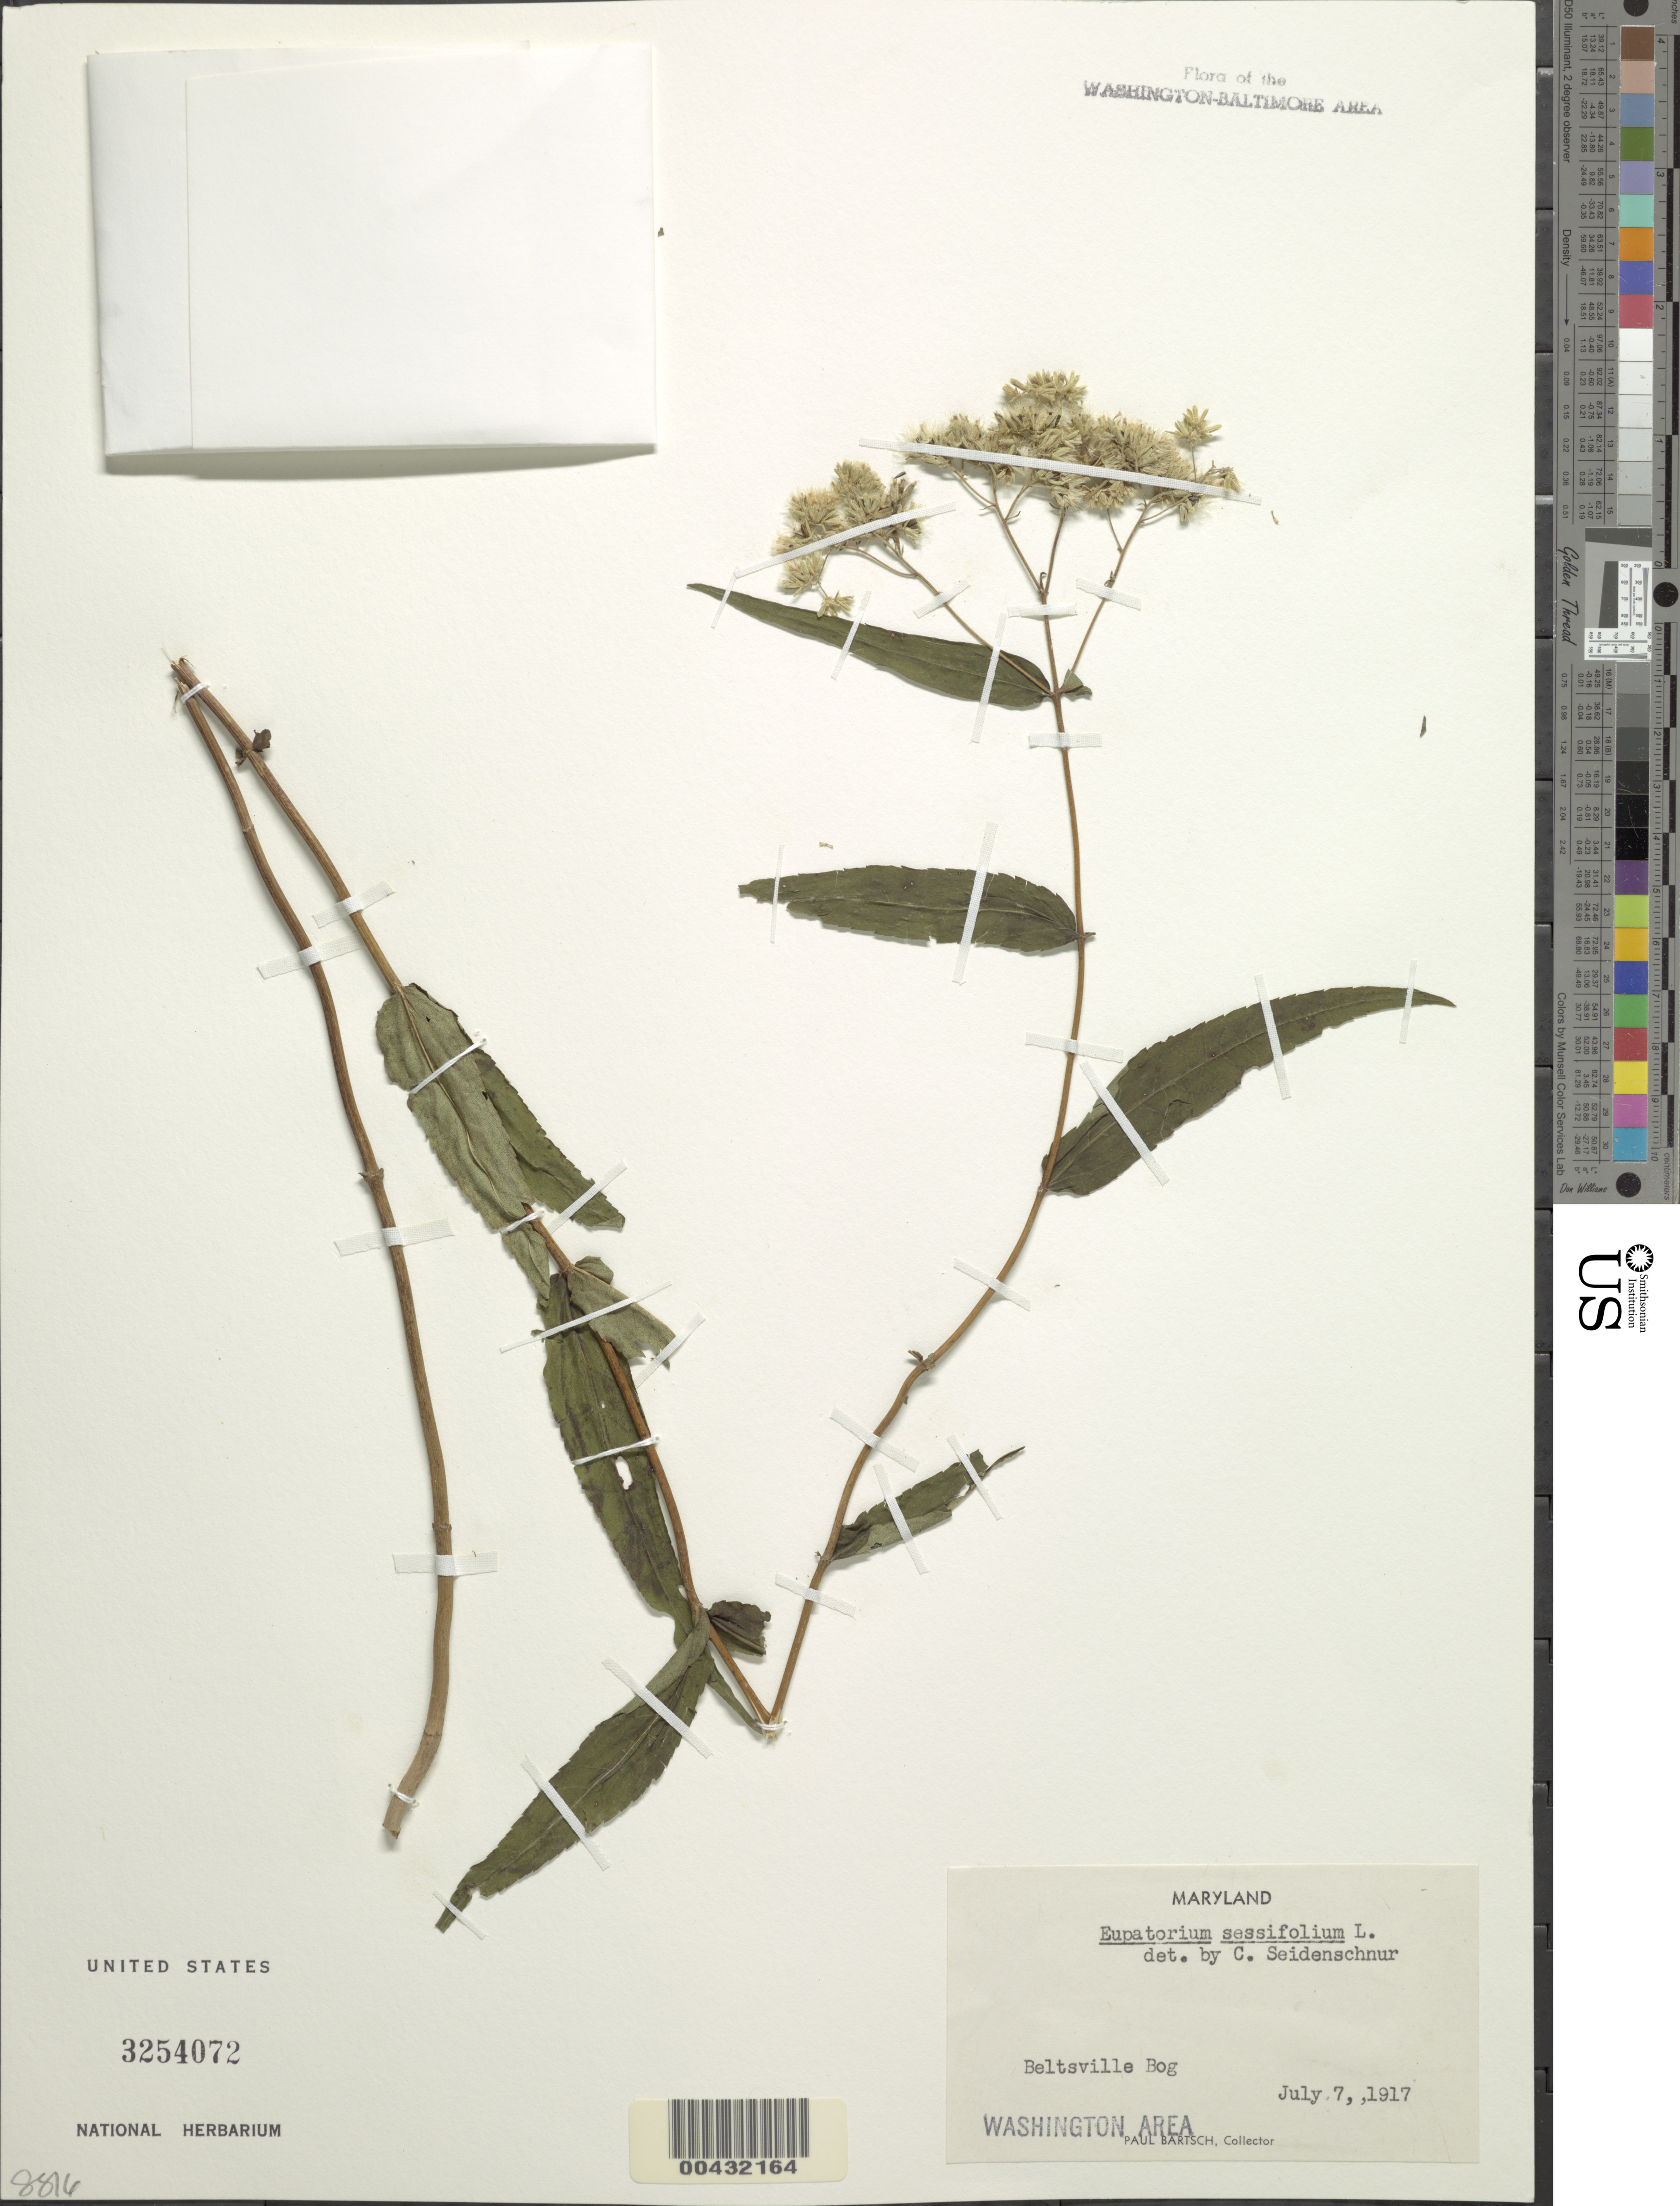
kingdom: Plantae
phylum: Tracheophyta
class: Magnoliopsida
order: Asterales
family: Asteraceae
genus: Eupatorium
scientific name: Eupatorium sessilifolium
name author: L.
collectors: P. Bartsch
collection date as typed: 07 Jul 1917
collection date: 1917-07-07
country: United States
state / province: Maryland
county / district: Prince George's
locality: Beltsville Bog, (Powder Mill Bogs)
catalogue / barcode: US 3254072